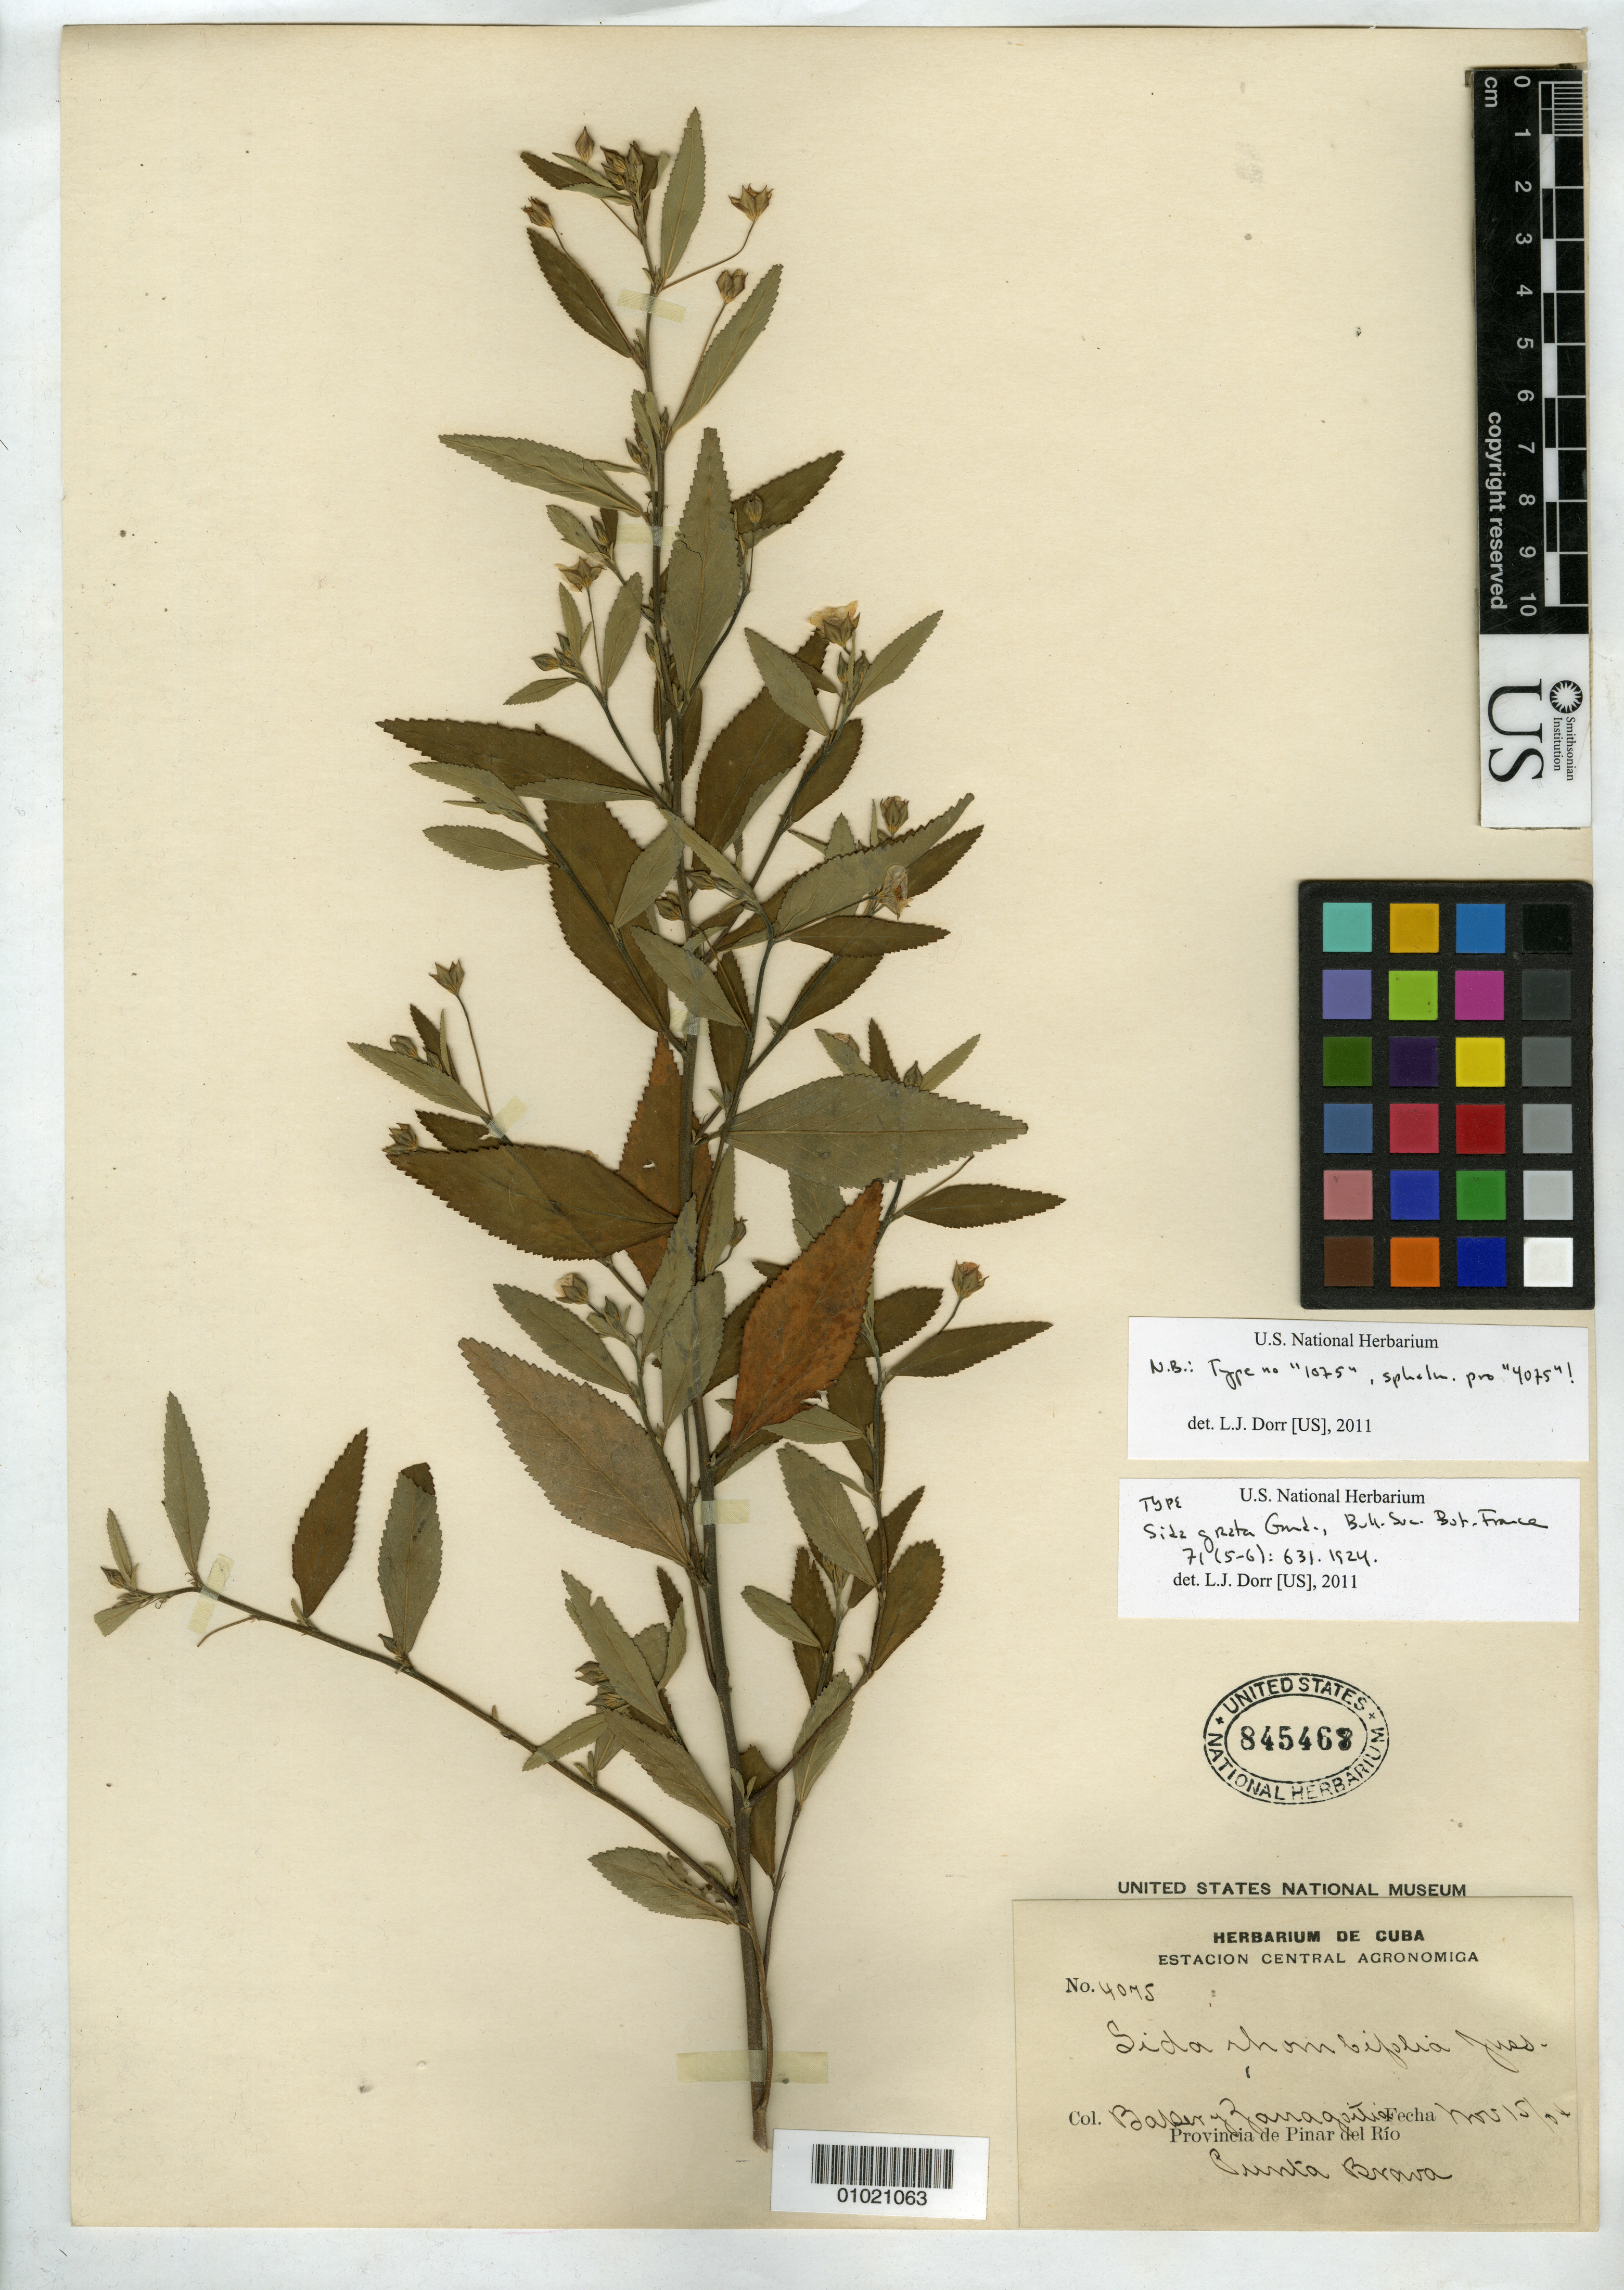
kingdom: Plantae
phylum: Tracheophyta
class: Magnoliopsida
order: Malvales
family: Malvaceae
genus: Sida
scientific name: Sida grata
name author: Gand.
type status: Type Collection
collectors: C. F. Baker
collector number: Herb. Cuba 4075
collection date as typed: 15 Nov 1904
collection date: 1904-11-15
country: Cuba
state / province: Pinar del Río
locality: Provincia de Pinar del Río, Punta Brava.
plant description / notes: Collector number cited in protologue as "1075".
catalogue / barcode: US 845468